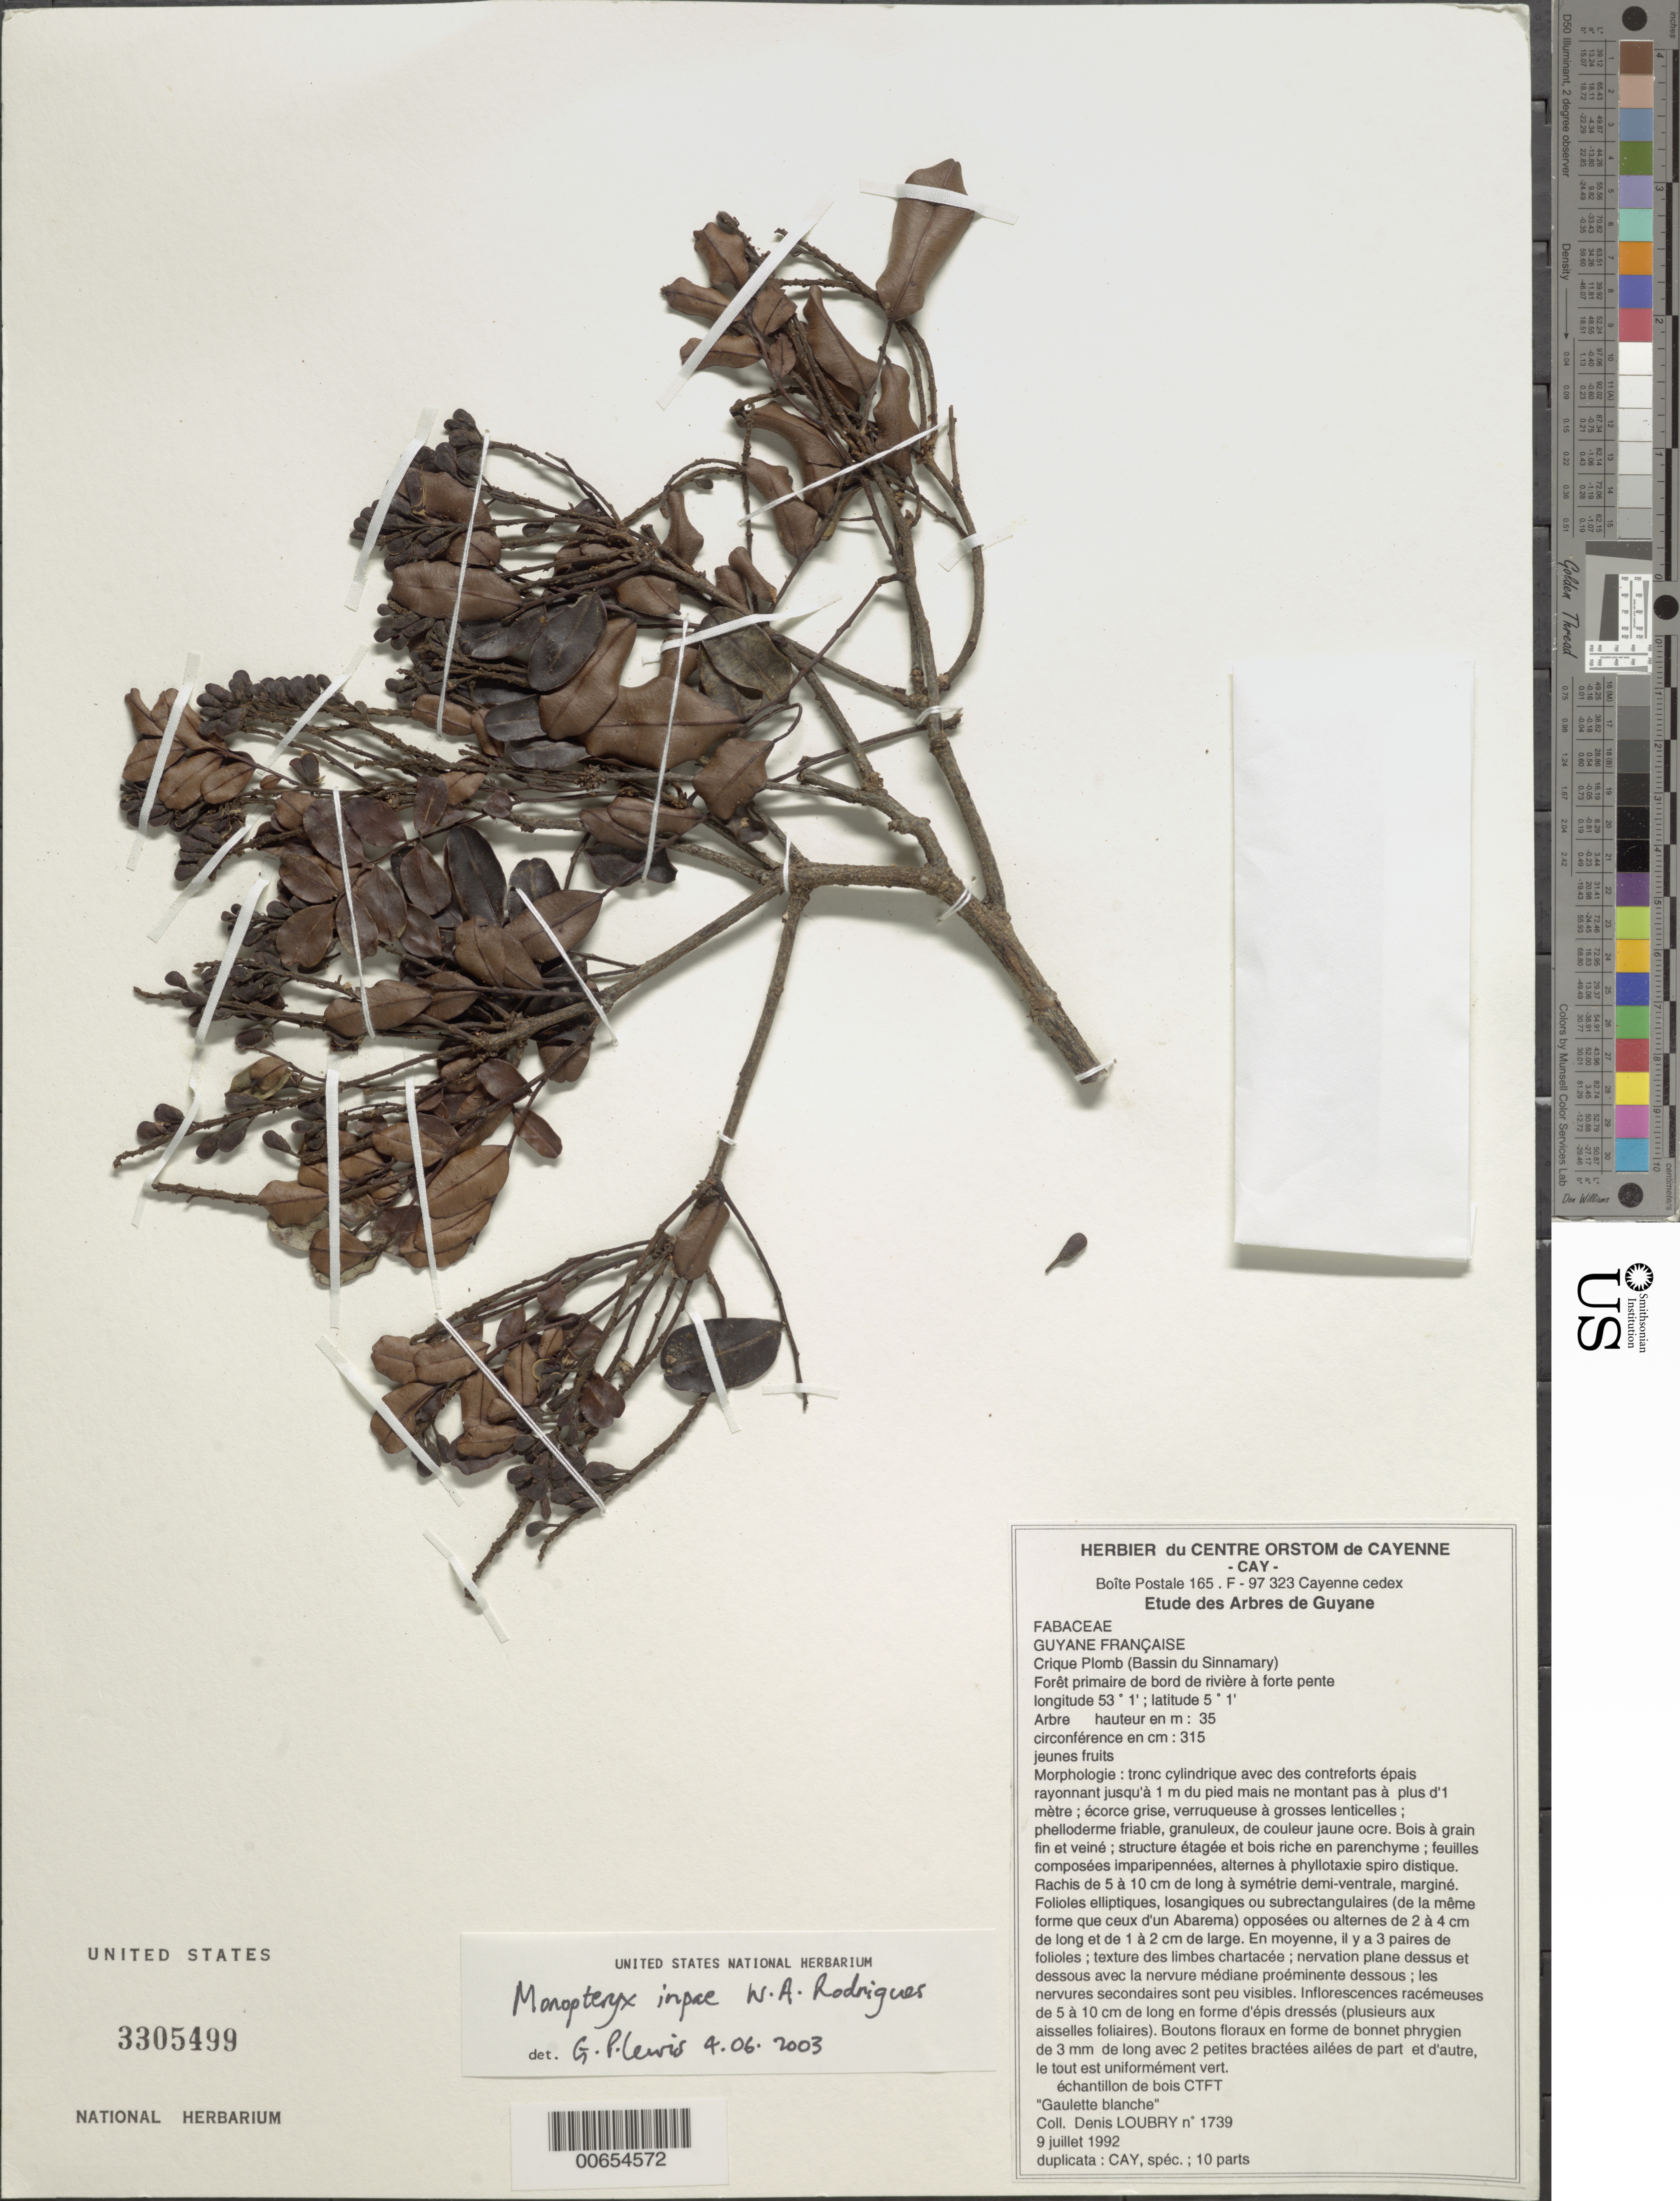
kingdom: Plantae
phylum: Tracheophyta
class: Magnoliopsida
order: Fabales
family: Fabaceae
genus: Monopteryx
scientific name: Monopteryx inpae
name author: W.A. Rodrigues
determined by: Lewis, Gwilym P.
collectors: D. Loubry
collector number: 1739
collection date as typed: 9-Jul-92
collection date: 1992-07-09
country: French Guiana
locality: Crique Plomb, Bassin du Sinnamary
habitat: Forêt primarie de bord de riv. sur crête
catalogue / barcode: US 3305499